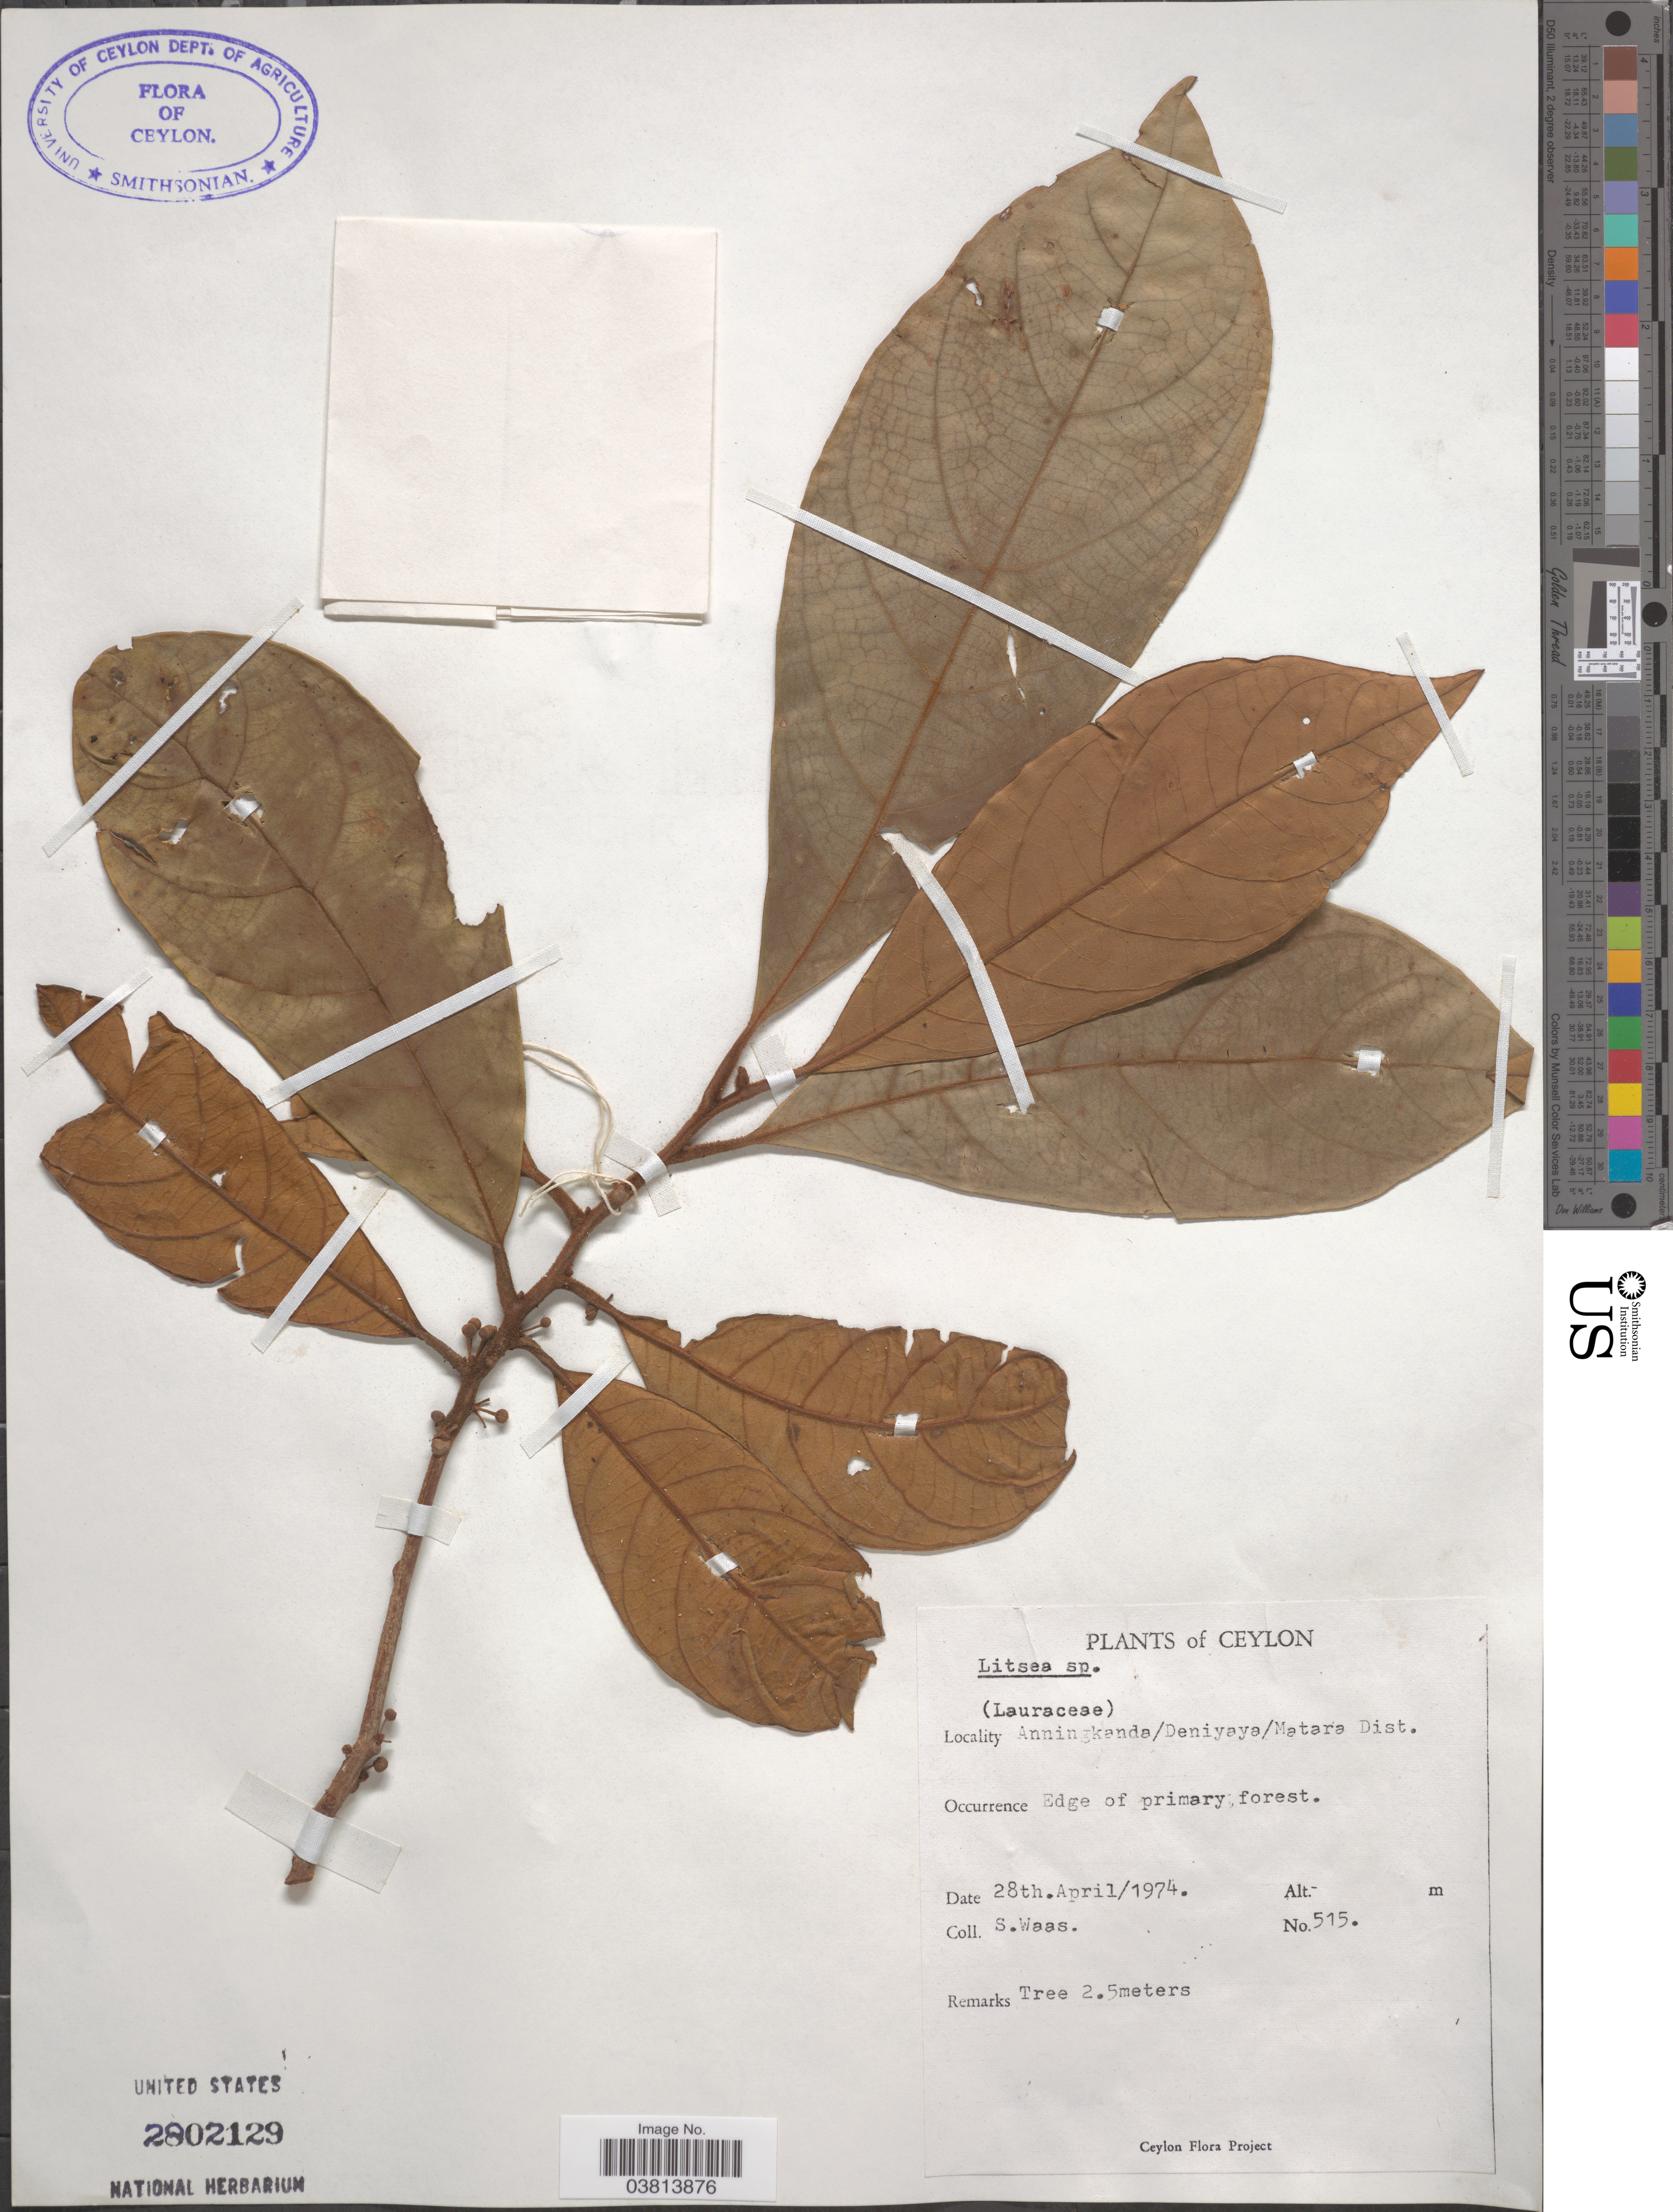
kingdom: Plantae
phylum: Tracheophyta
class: Magnoliopsida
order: Laurales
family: Lauraceae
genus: Litsea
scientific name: Litsea sp.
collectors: S. Waas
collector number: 515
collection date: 1974-04-28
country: Sri Lanka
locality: Ceylon. Anningkanda/ Deniyaya/ Matara Dist.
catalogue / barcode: US 2802129